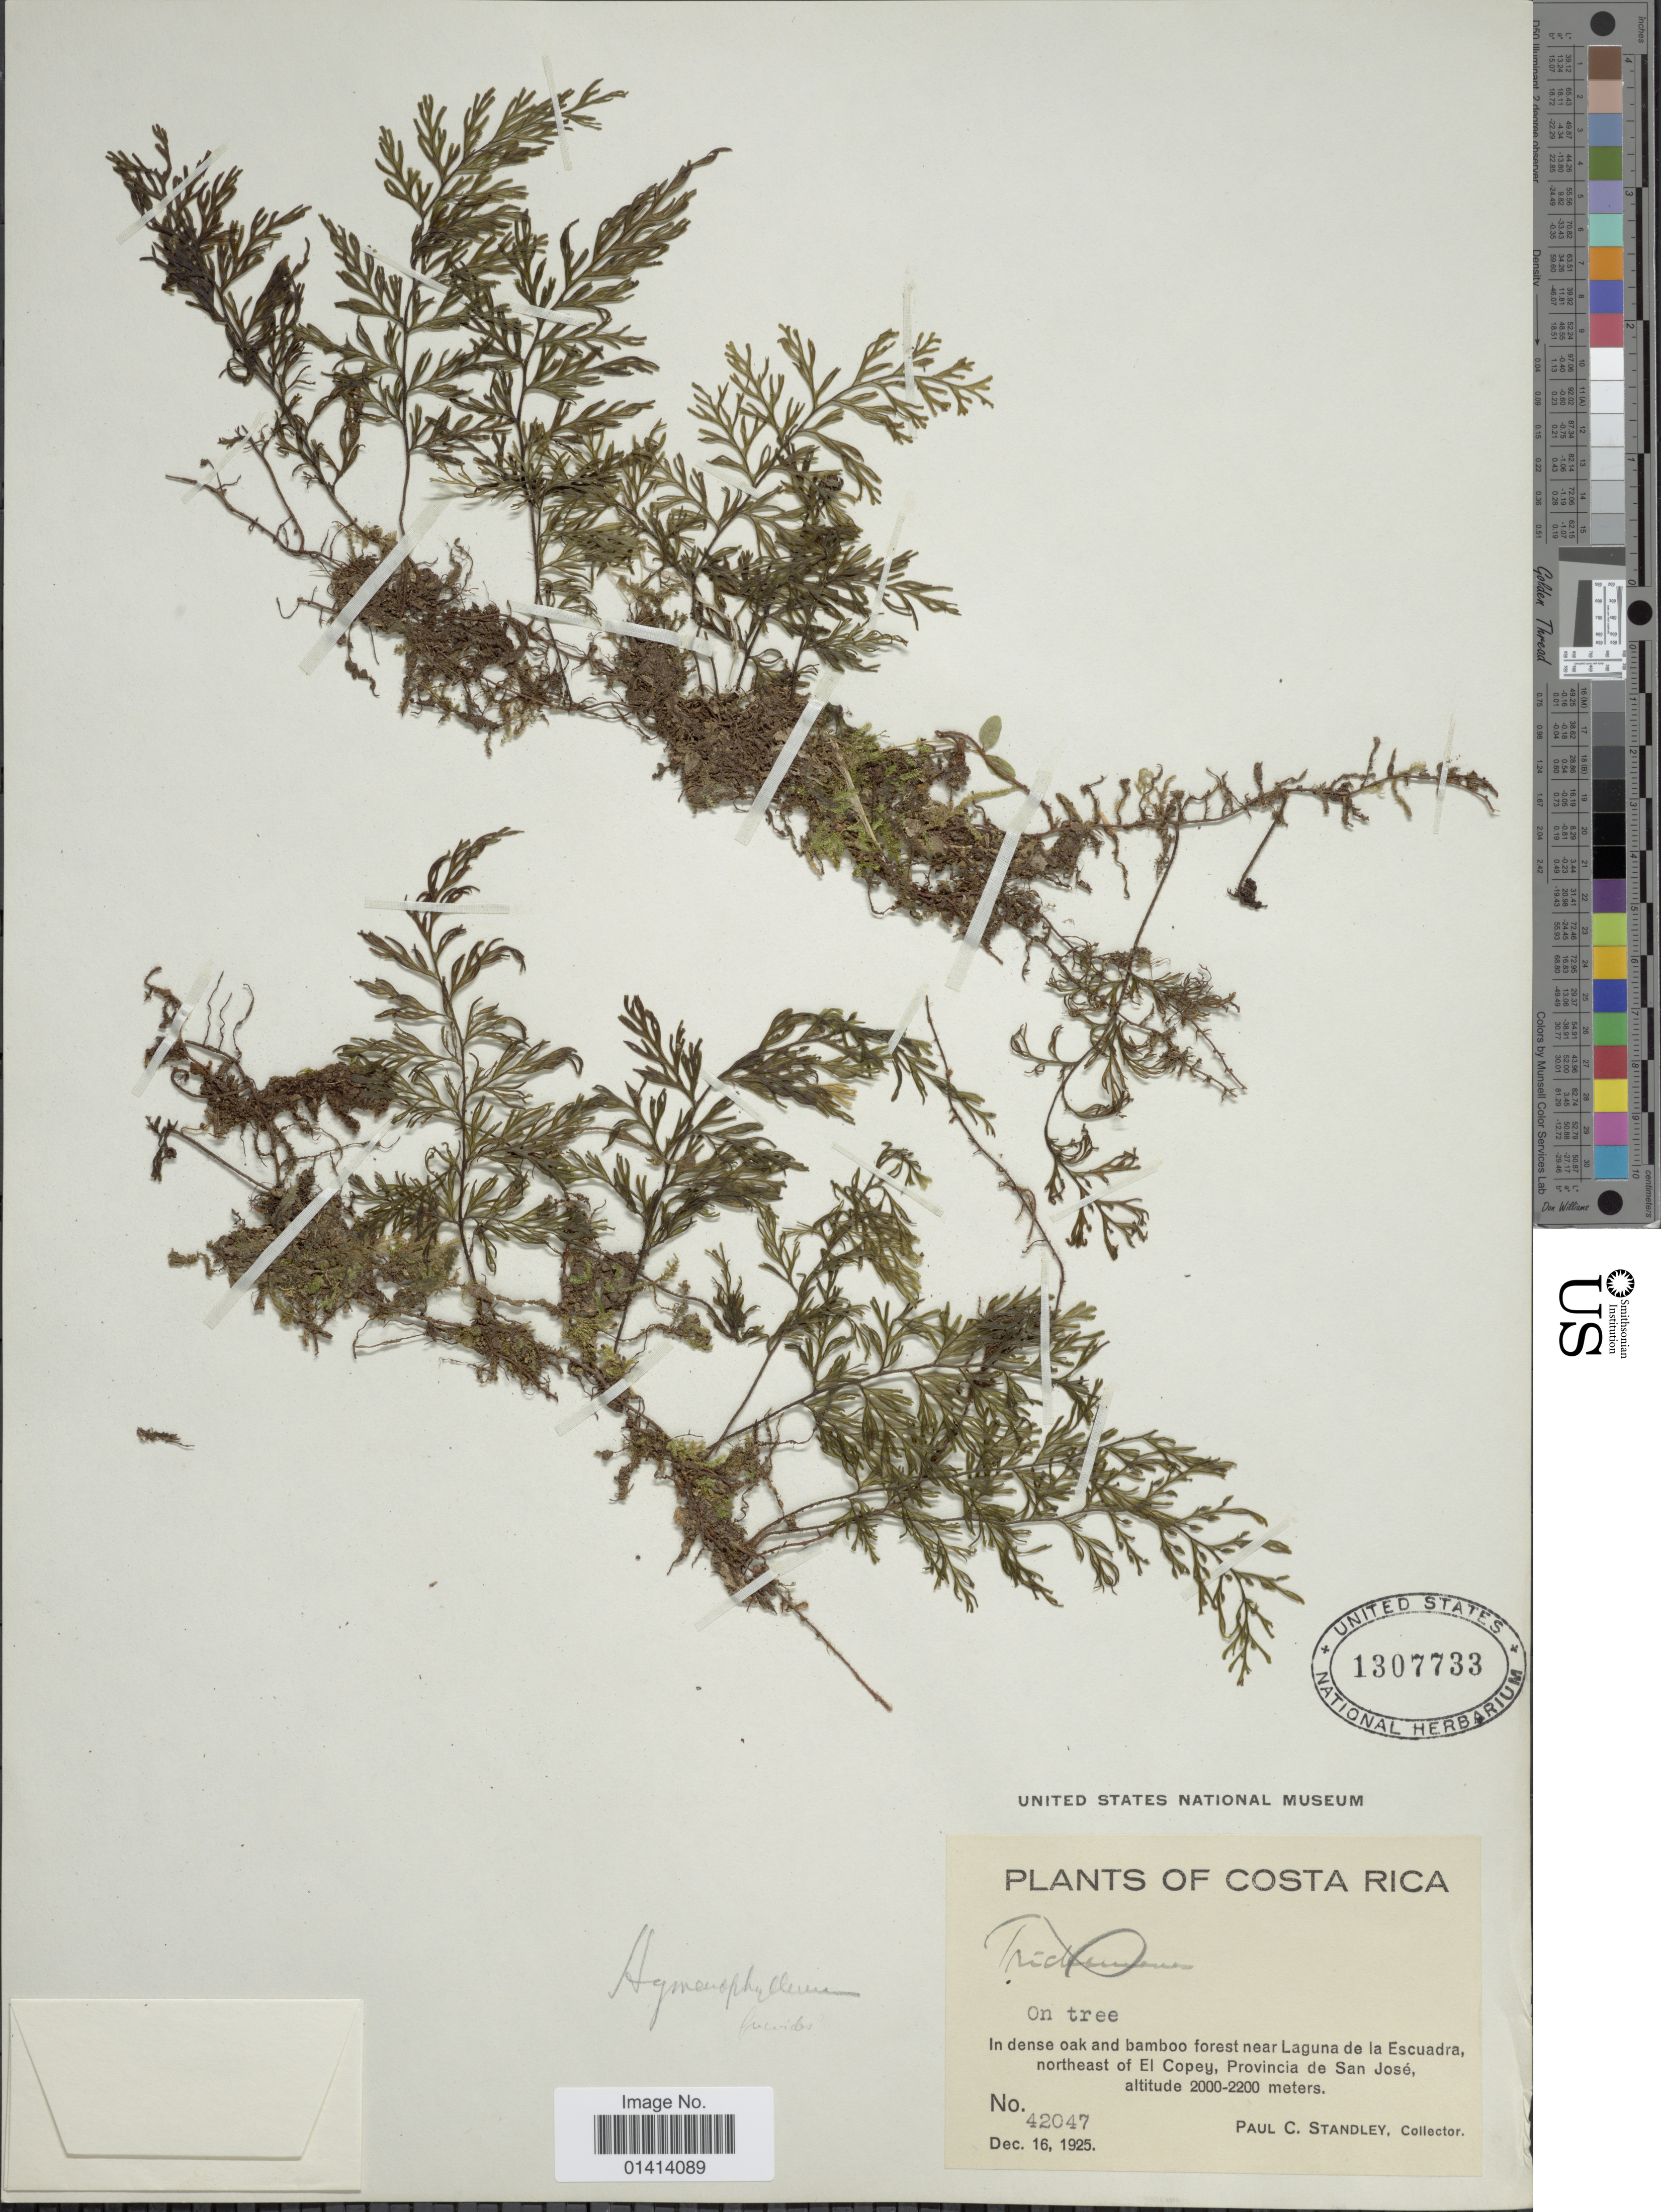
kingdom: Plantae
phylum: Tracheophyta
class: Polypodiopsida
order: Hymenophyllales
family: Hymenophyllaceae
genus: Hymenophyllum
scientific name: Hymenophyllum fucoides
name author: (Sw.) Sw.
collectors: P. C. Standley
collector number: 42047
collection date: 1925-12-16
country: Costa Rica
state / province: San José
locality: In dense oak and bamboo forest near Laguna de la Escuadra, northeast of El Copey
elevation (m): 2000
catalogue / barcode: US 1307733